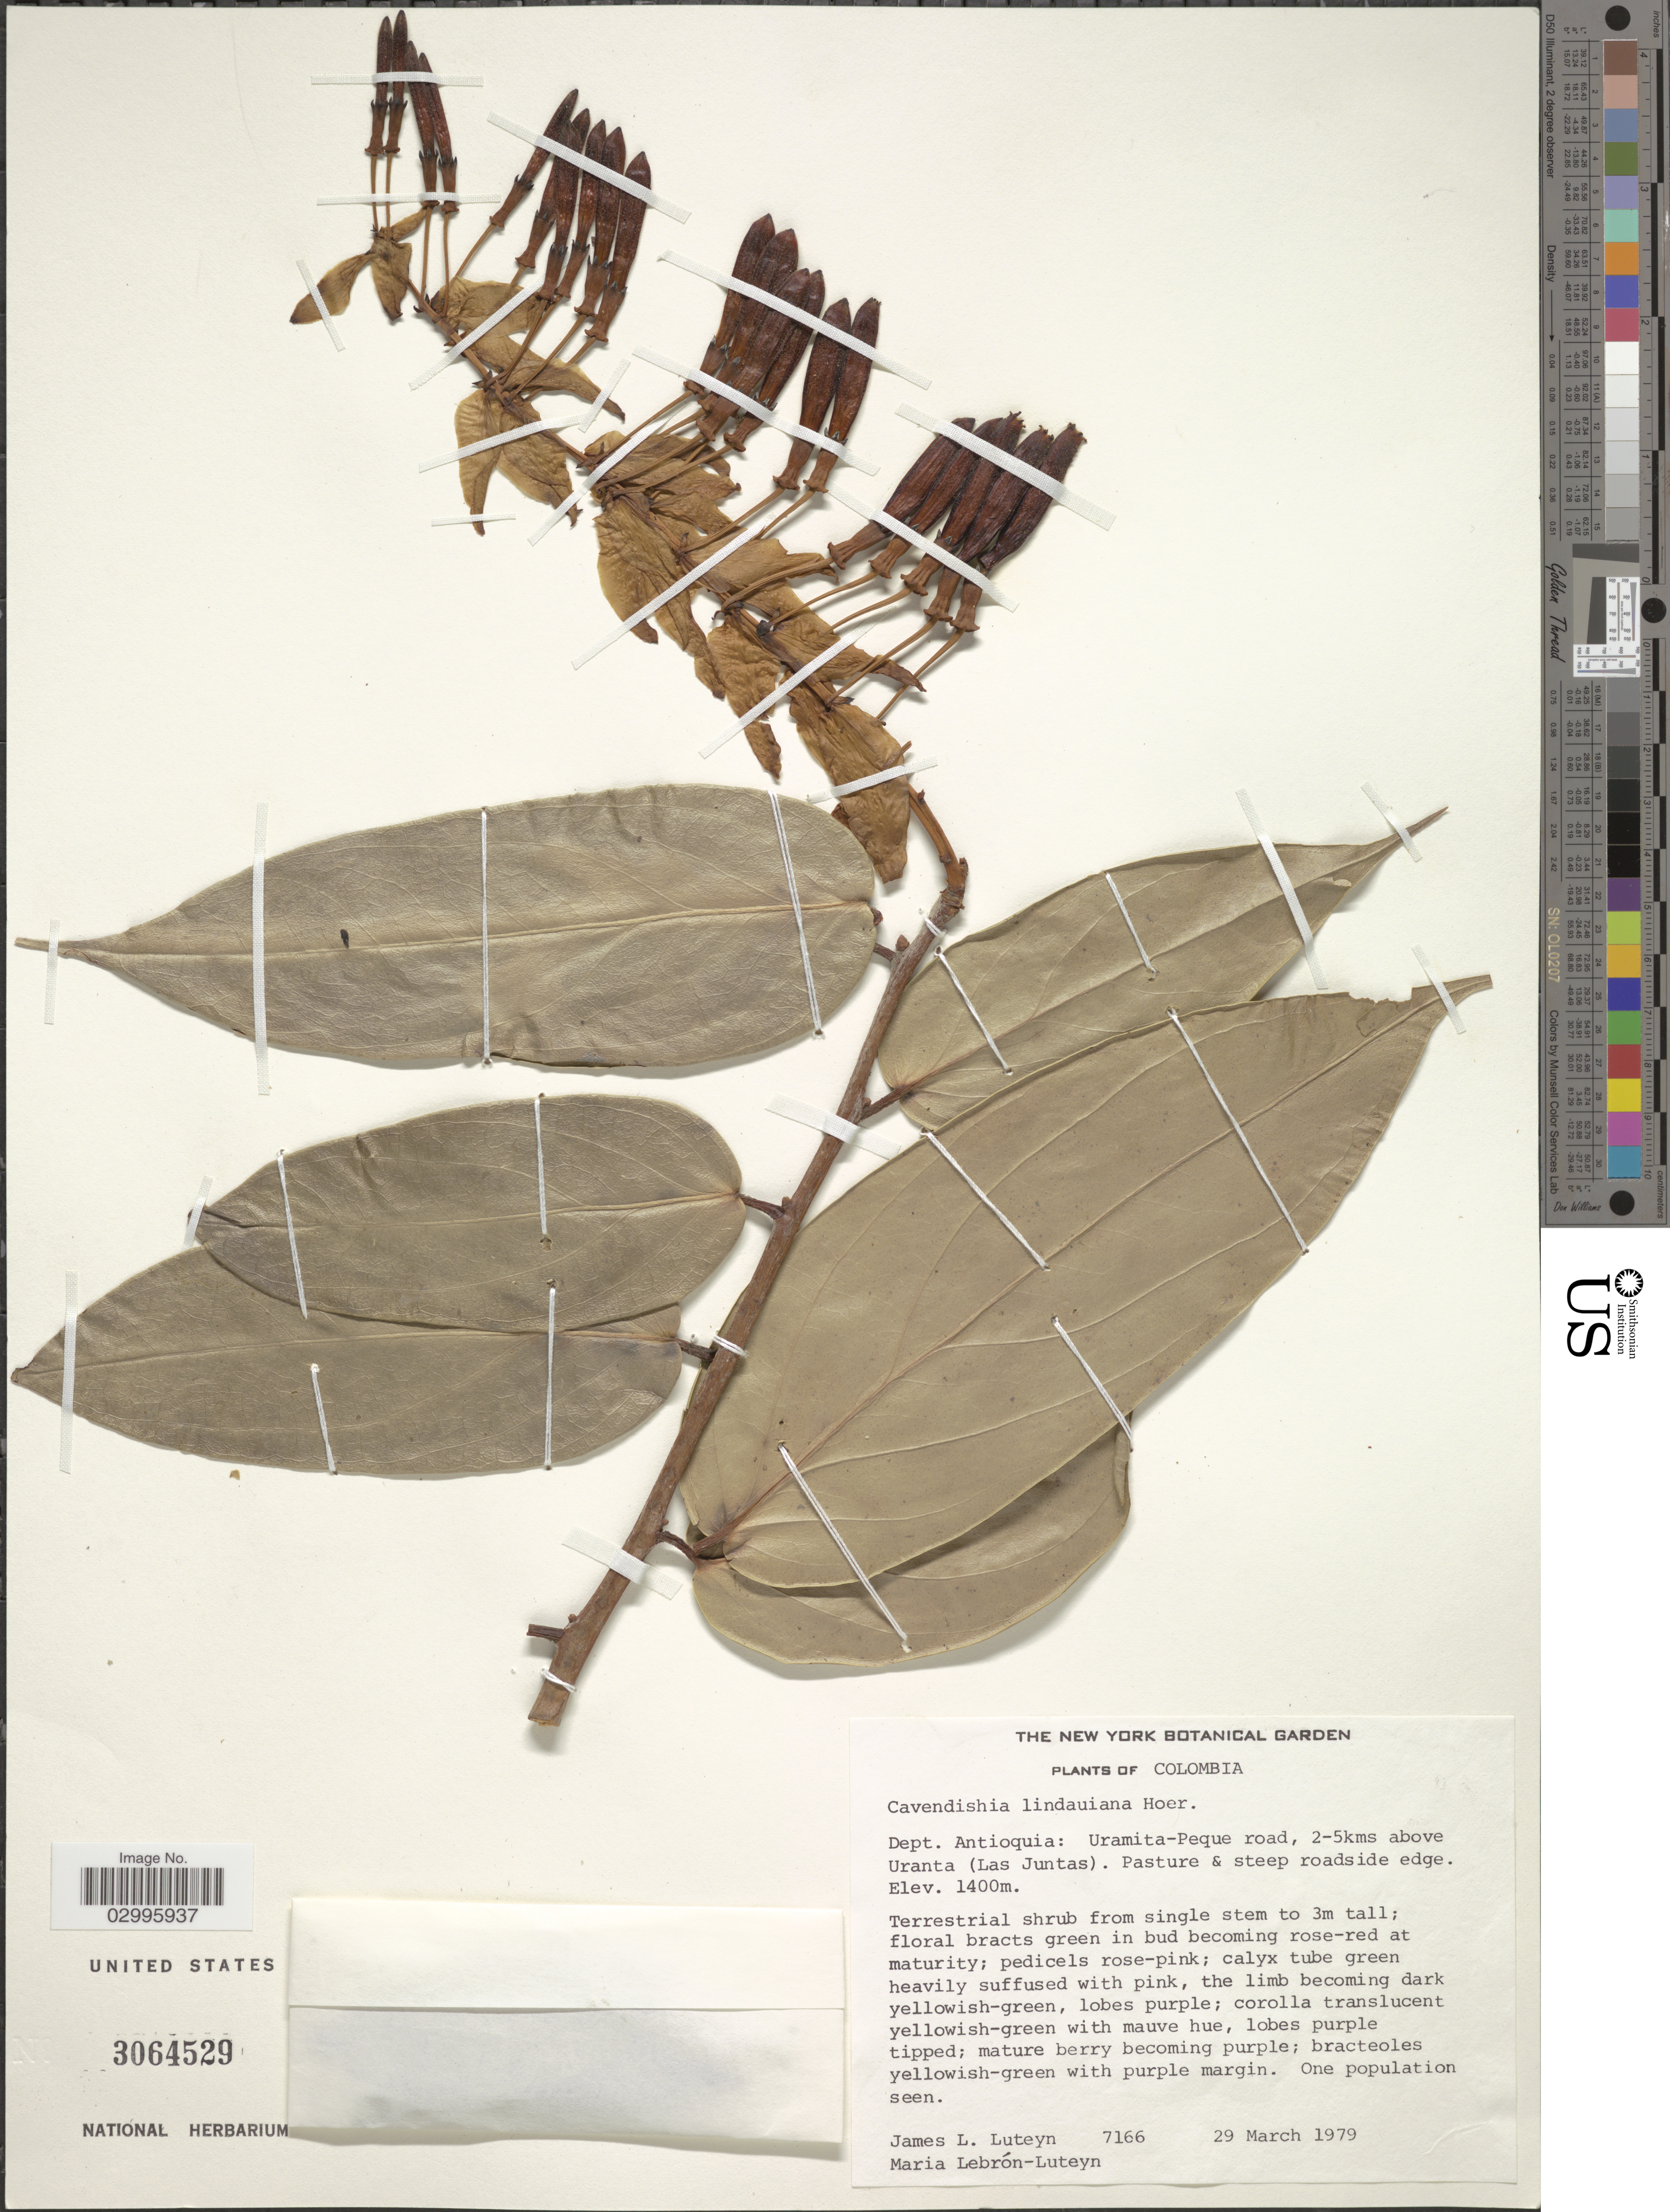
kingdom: Plantae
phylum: Tracheophyta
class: Magnoliopsida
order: Ericales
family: Ericaceae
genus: Cavendishia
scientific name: Cavendishia lindauiana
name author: Hoerold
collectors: J. Luteyn & M. L. Lebrón-Luteyn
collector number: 7166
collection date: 1979-03-29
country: Colombia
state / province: Antioquia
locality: Dept. Antioquia: Uramita-Peque road, 2-5kms above Uranta (Las Juntas). Pasture & steep roadside edge.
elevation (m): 1400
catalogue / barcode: US 3064529